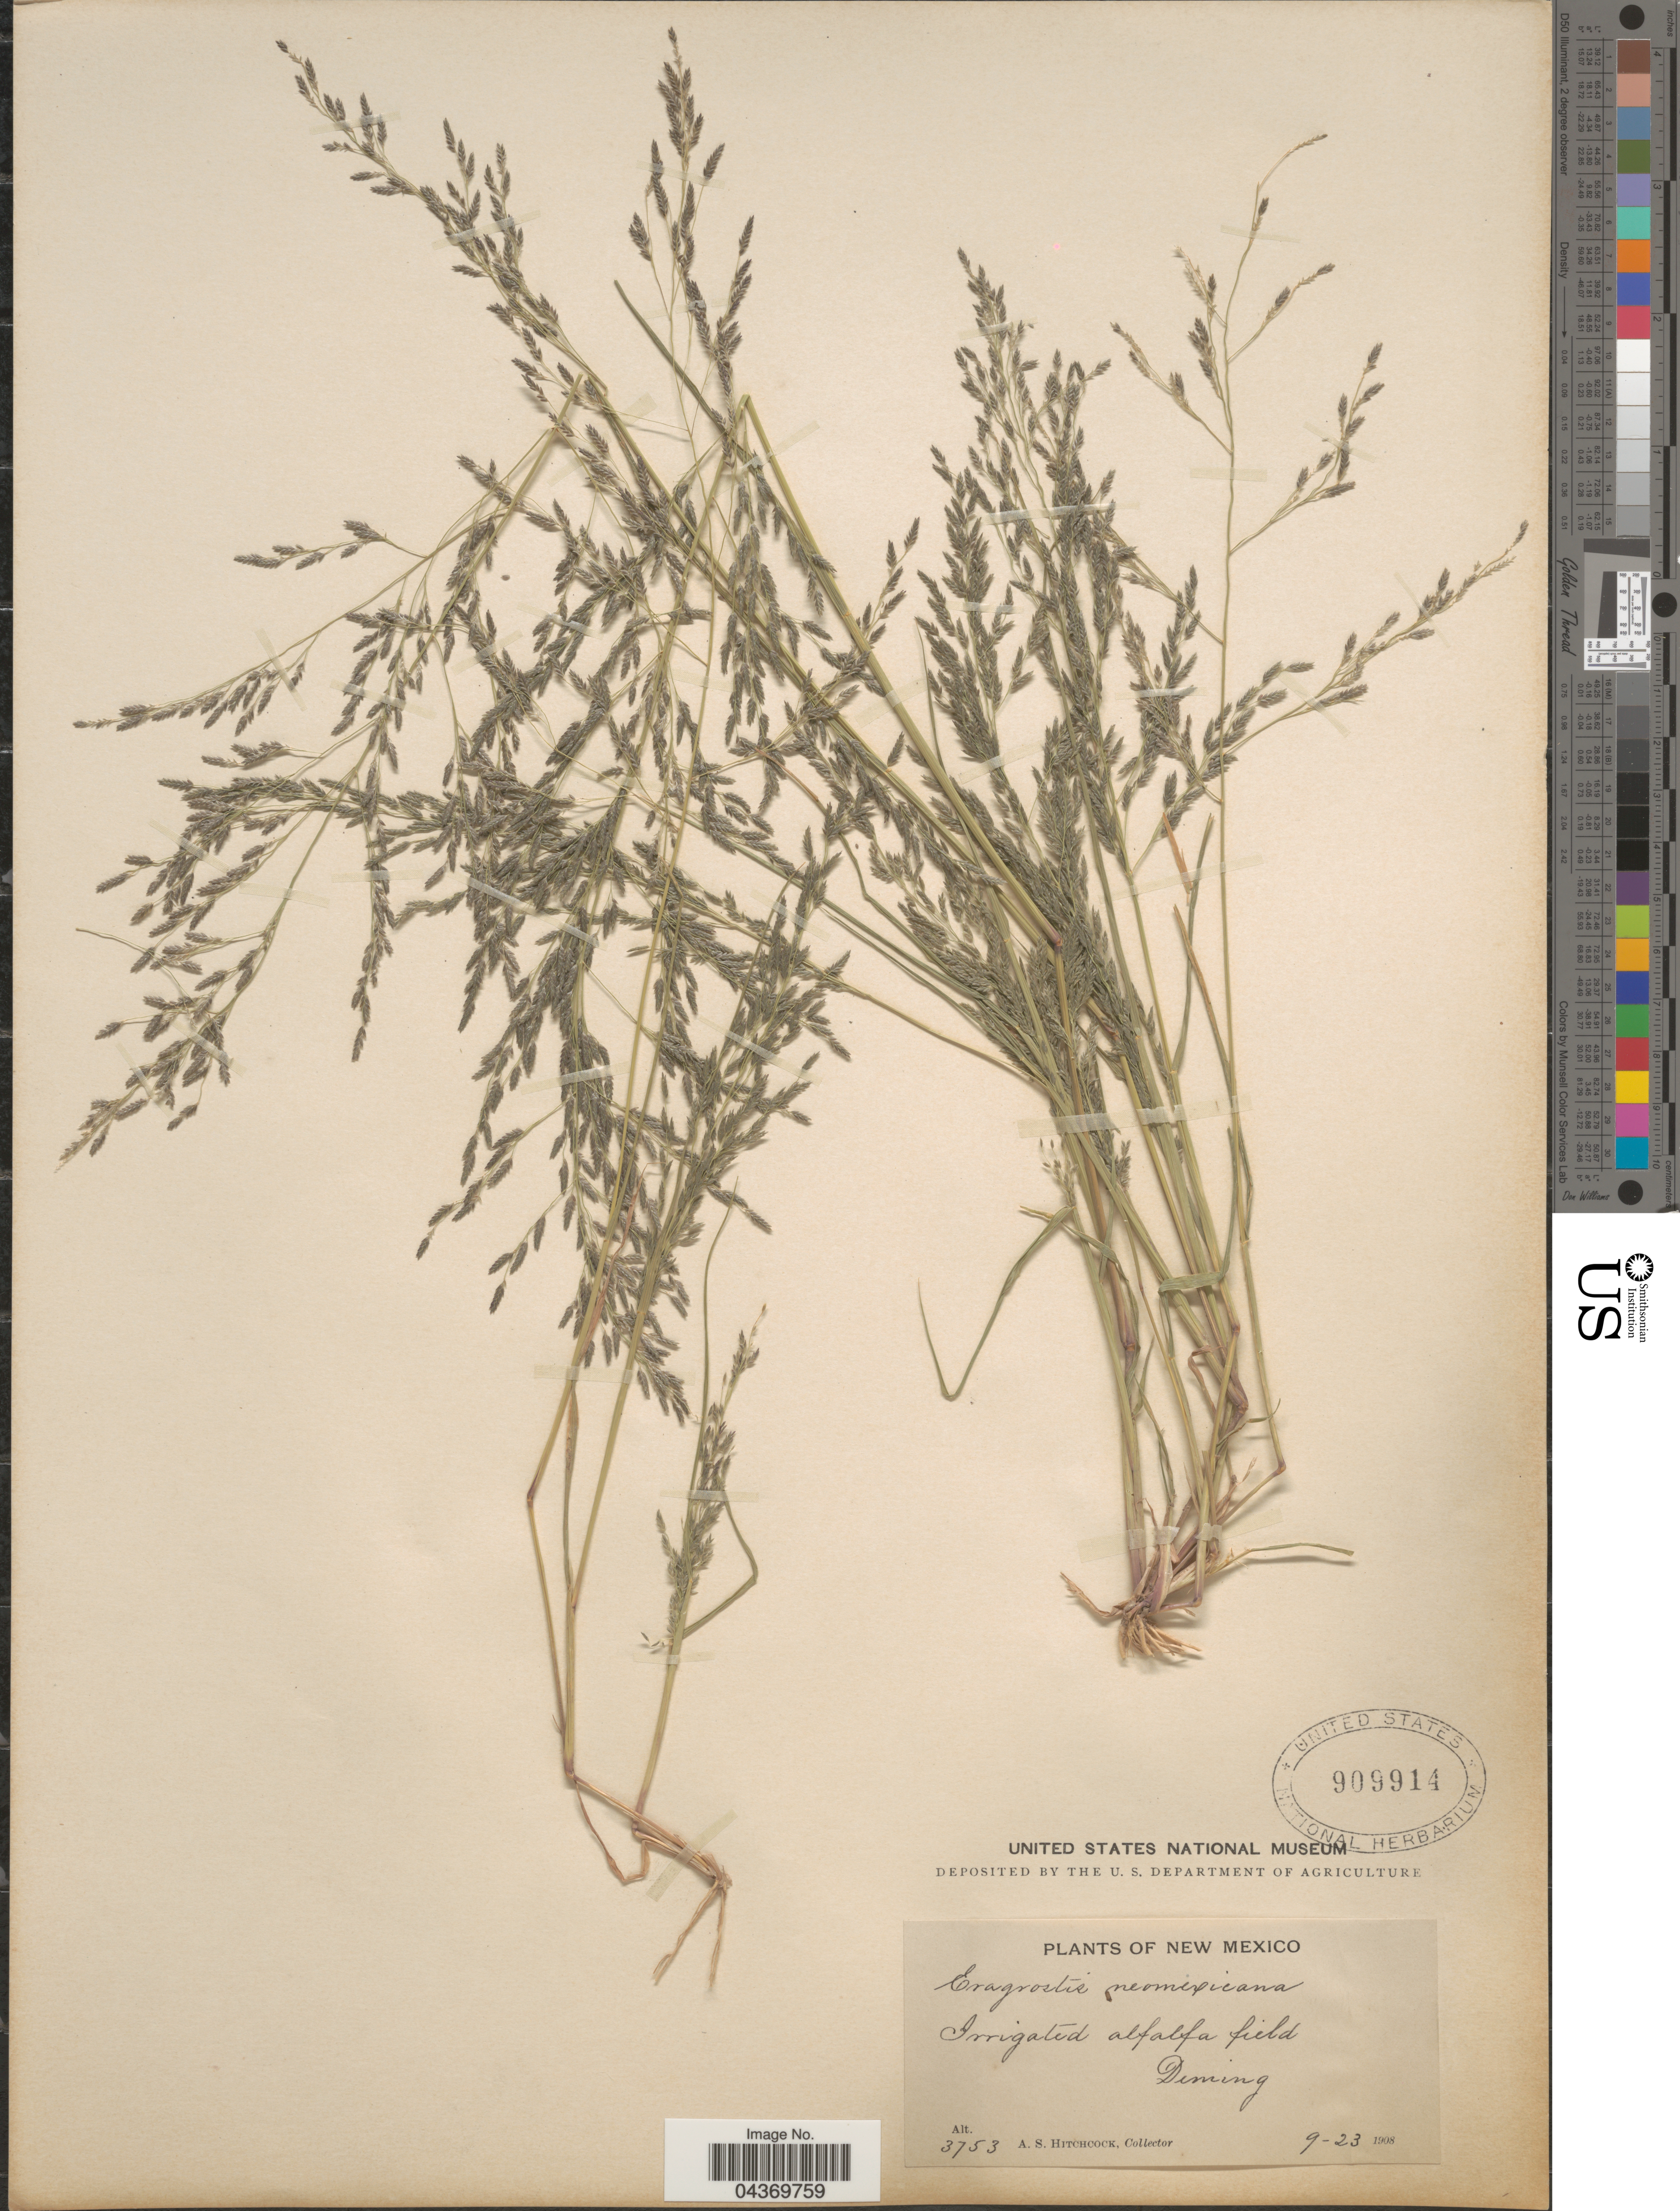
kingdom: Plantae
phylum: Tracheophyta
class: Liliopsida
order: Poales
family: Poaceae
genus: Eragrostis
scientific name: Eragrostis pectinacea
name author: (Michx.) Nees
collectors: A. S. Hitchcock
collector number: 3753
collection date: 1908-09-23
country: United States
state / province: New Mexico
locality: Irrigated alfalfa field Deming.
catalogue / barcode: US 909914